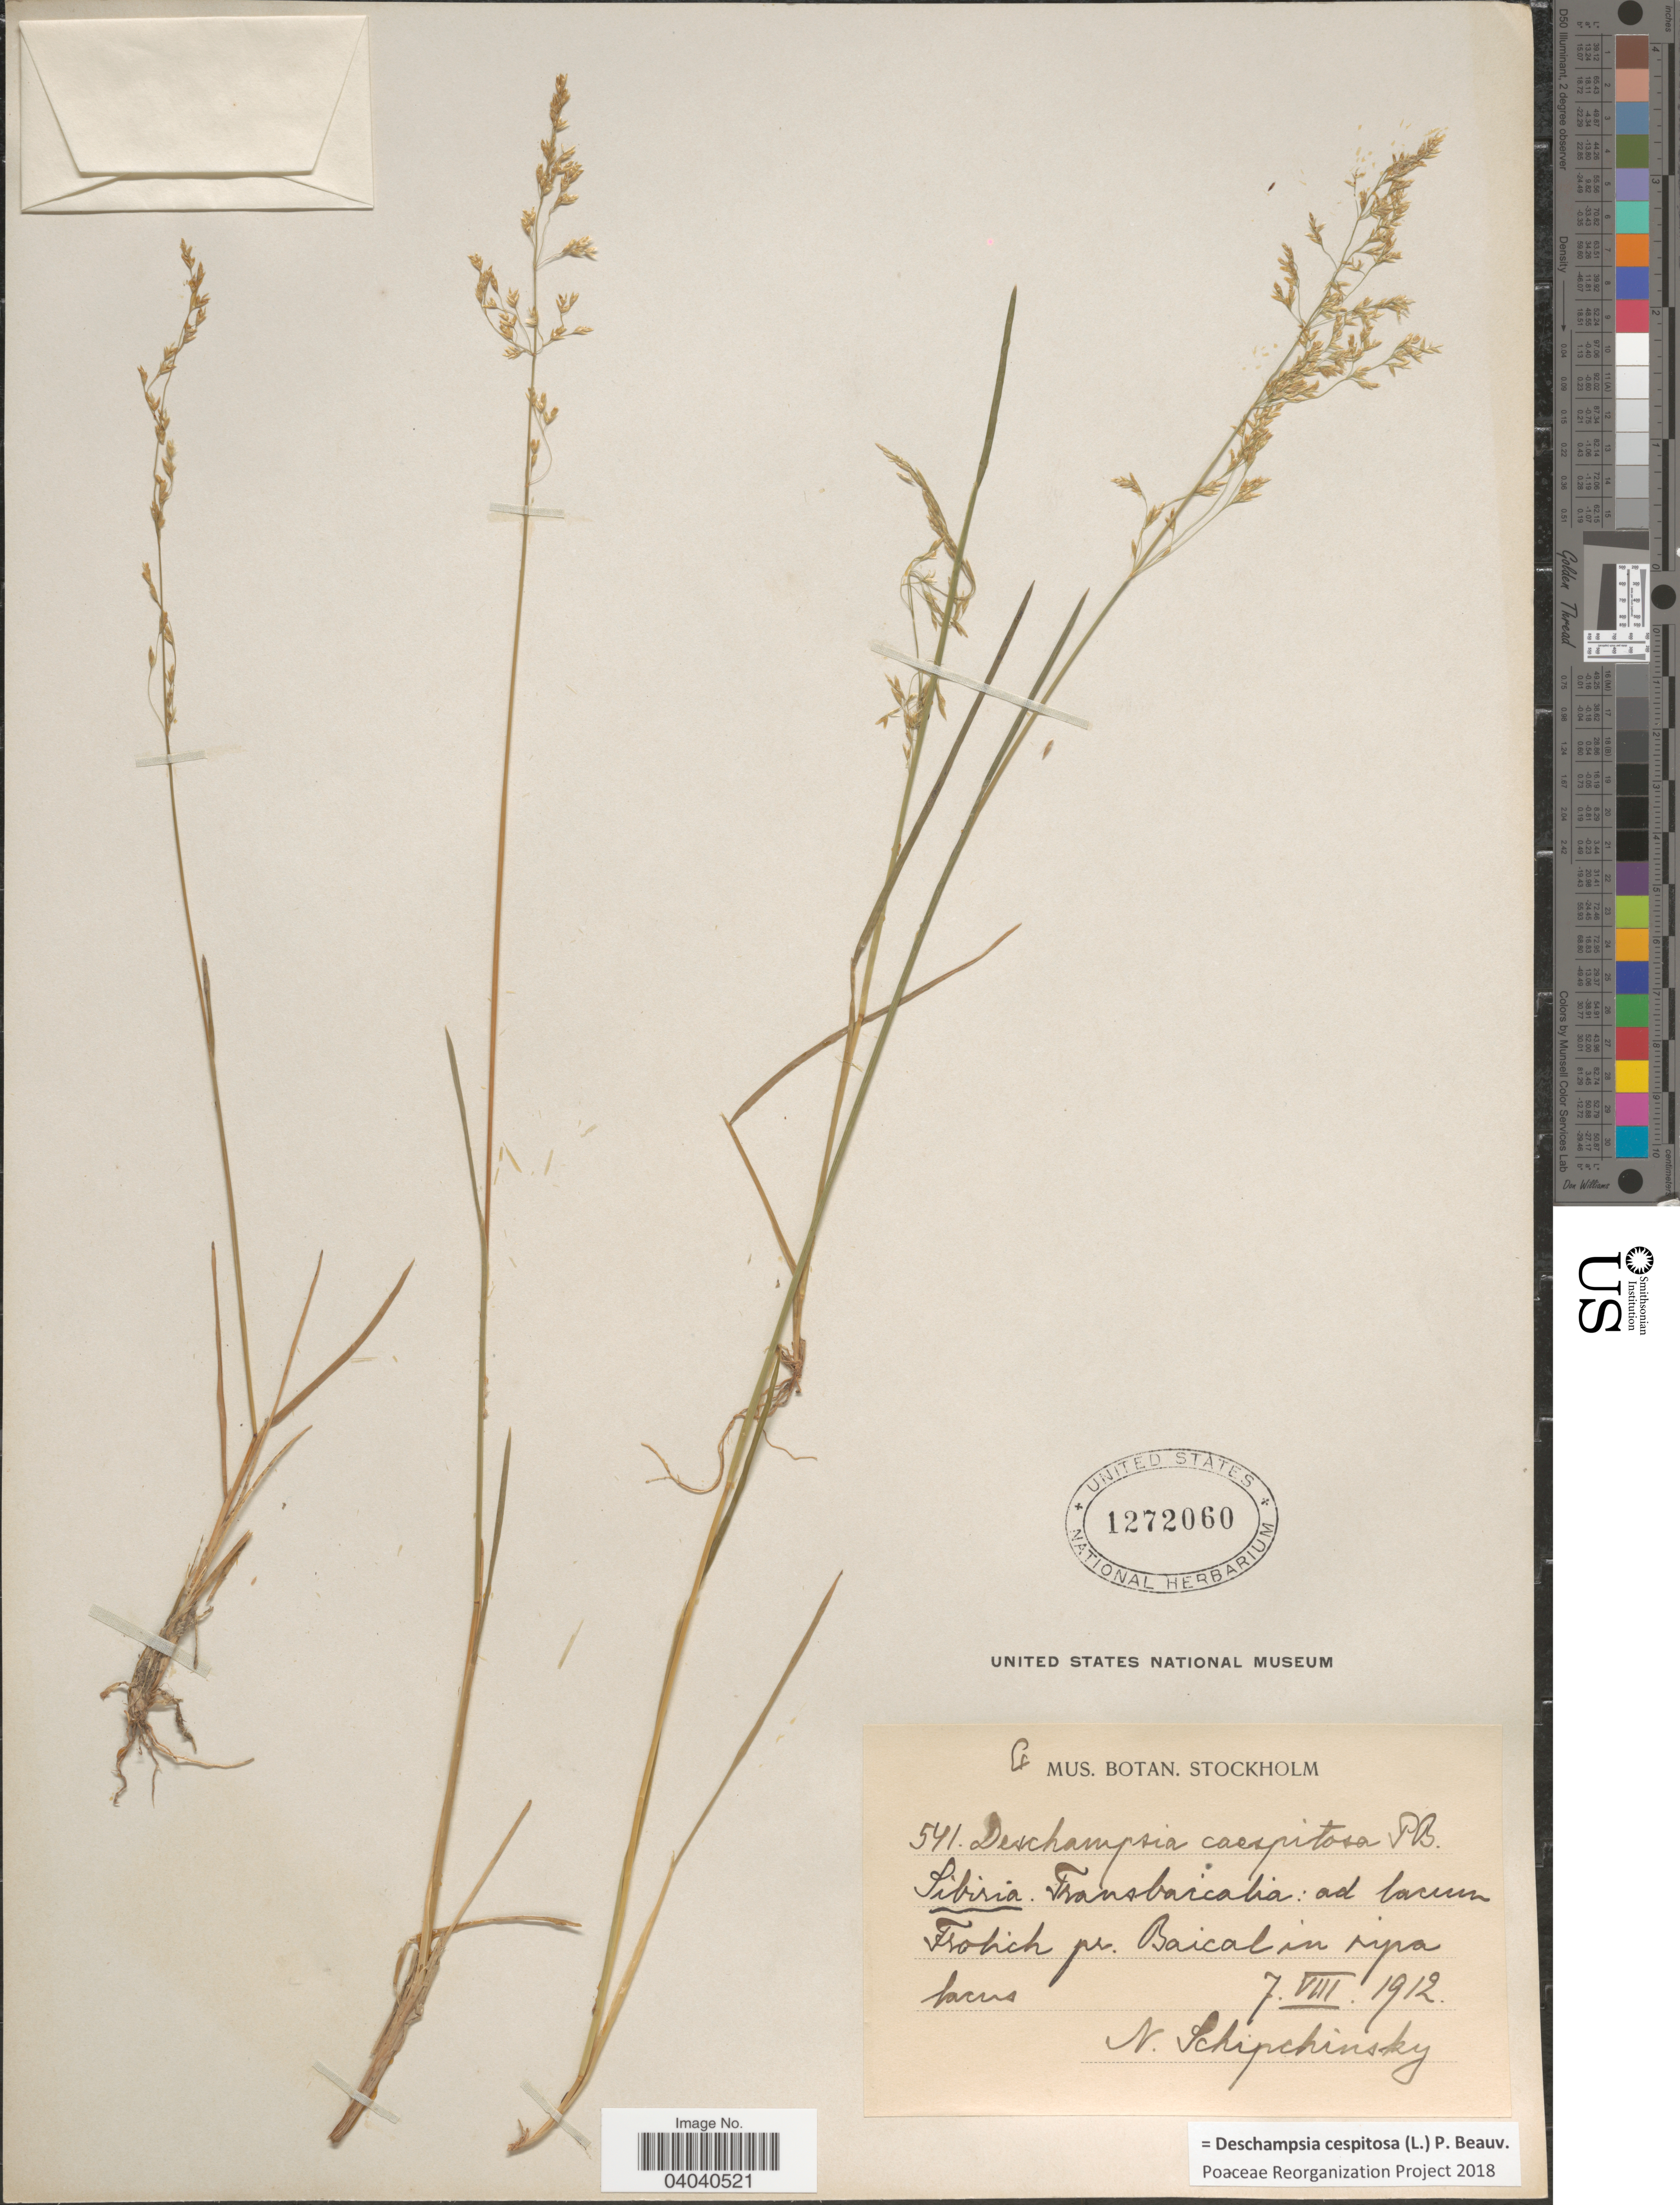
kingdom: Plantae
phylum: Tracheophyta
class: Liliopsida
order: Poales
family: Poaceae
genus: Deschampsia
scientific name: Deschampsia cespitosa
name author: (L.) P. Beauv.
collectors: N. Schipchinsky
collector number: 541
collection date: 1912-08-07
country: Russian Federation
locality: Sibiria. Transbaicalia: ad lacum Frolich pr. Baical in ripa lacus.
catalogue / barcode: US 1272060